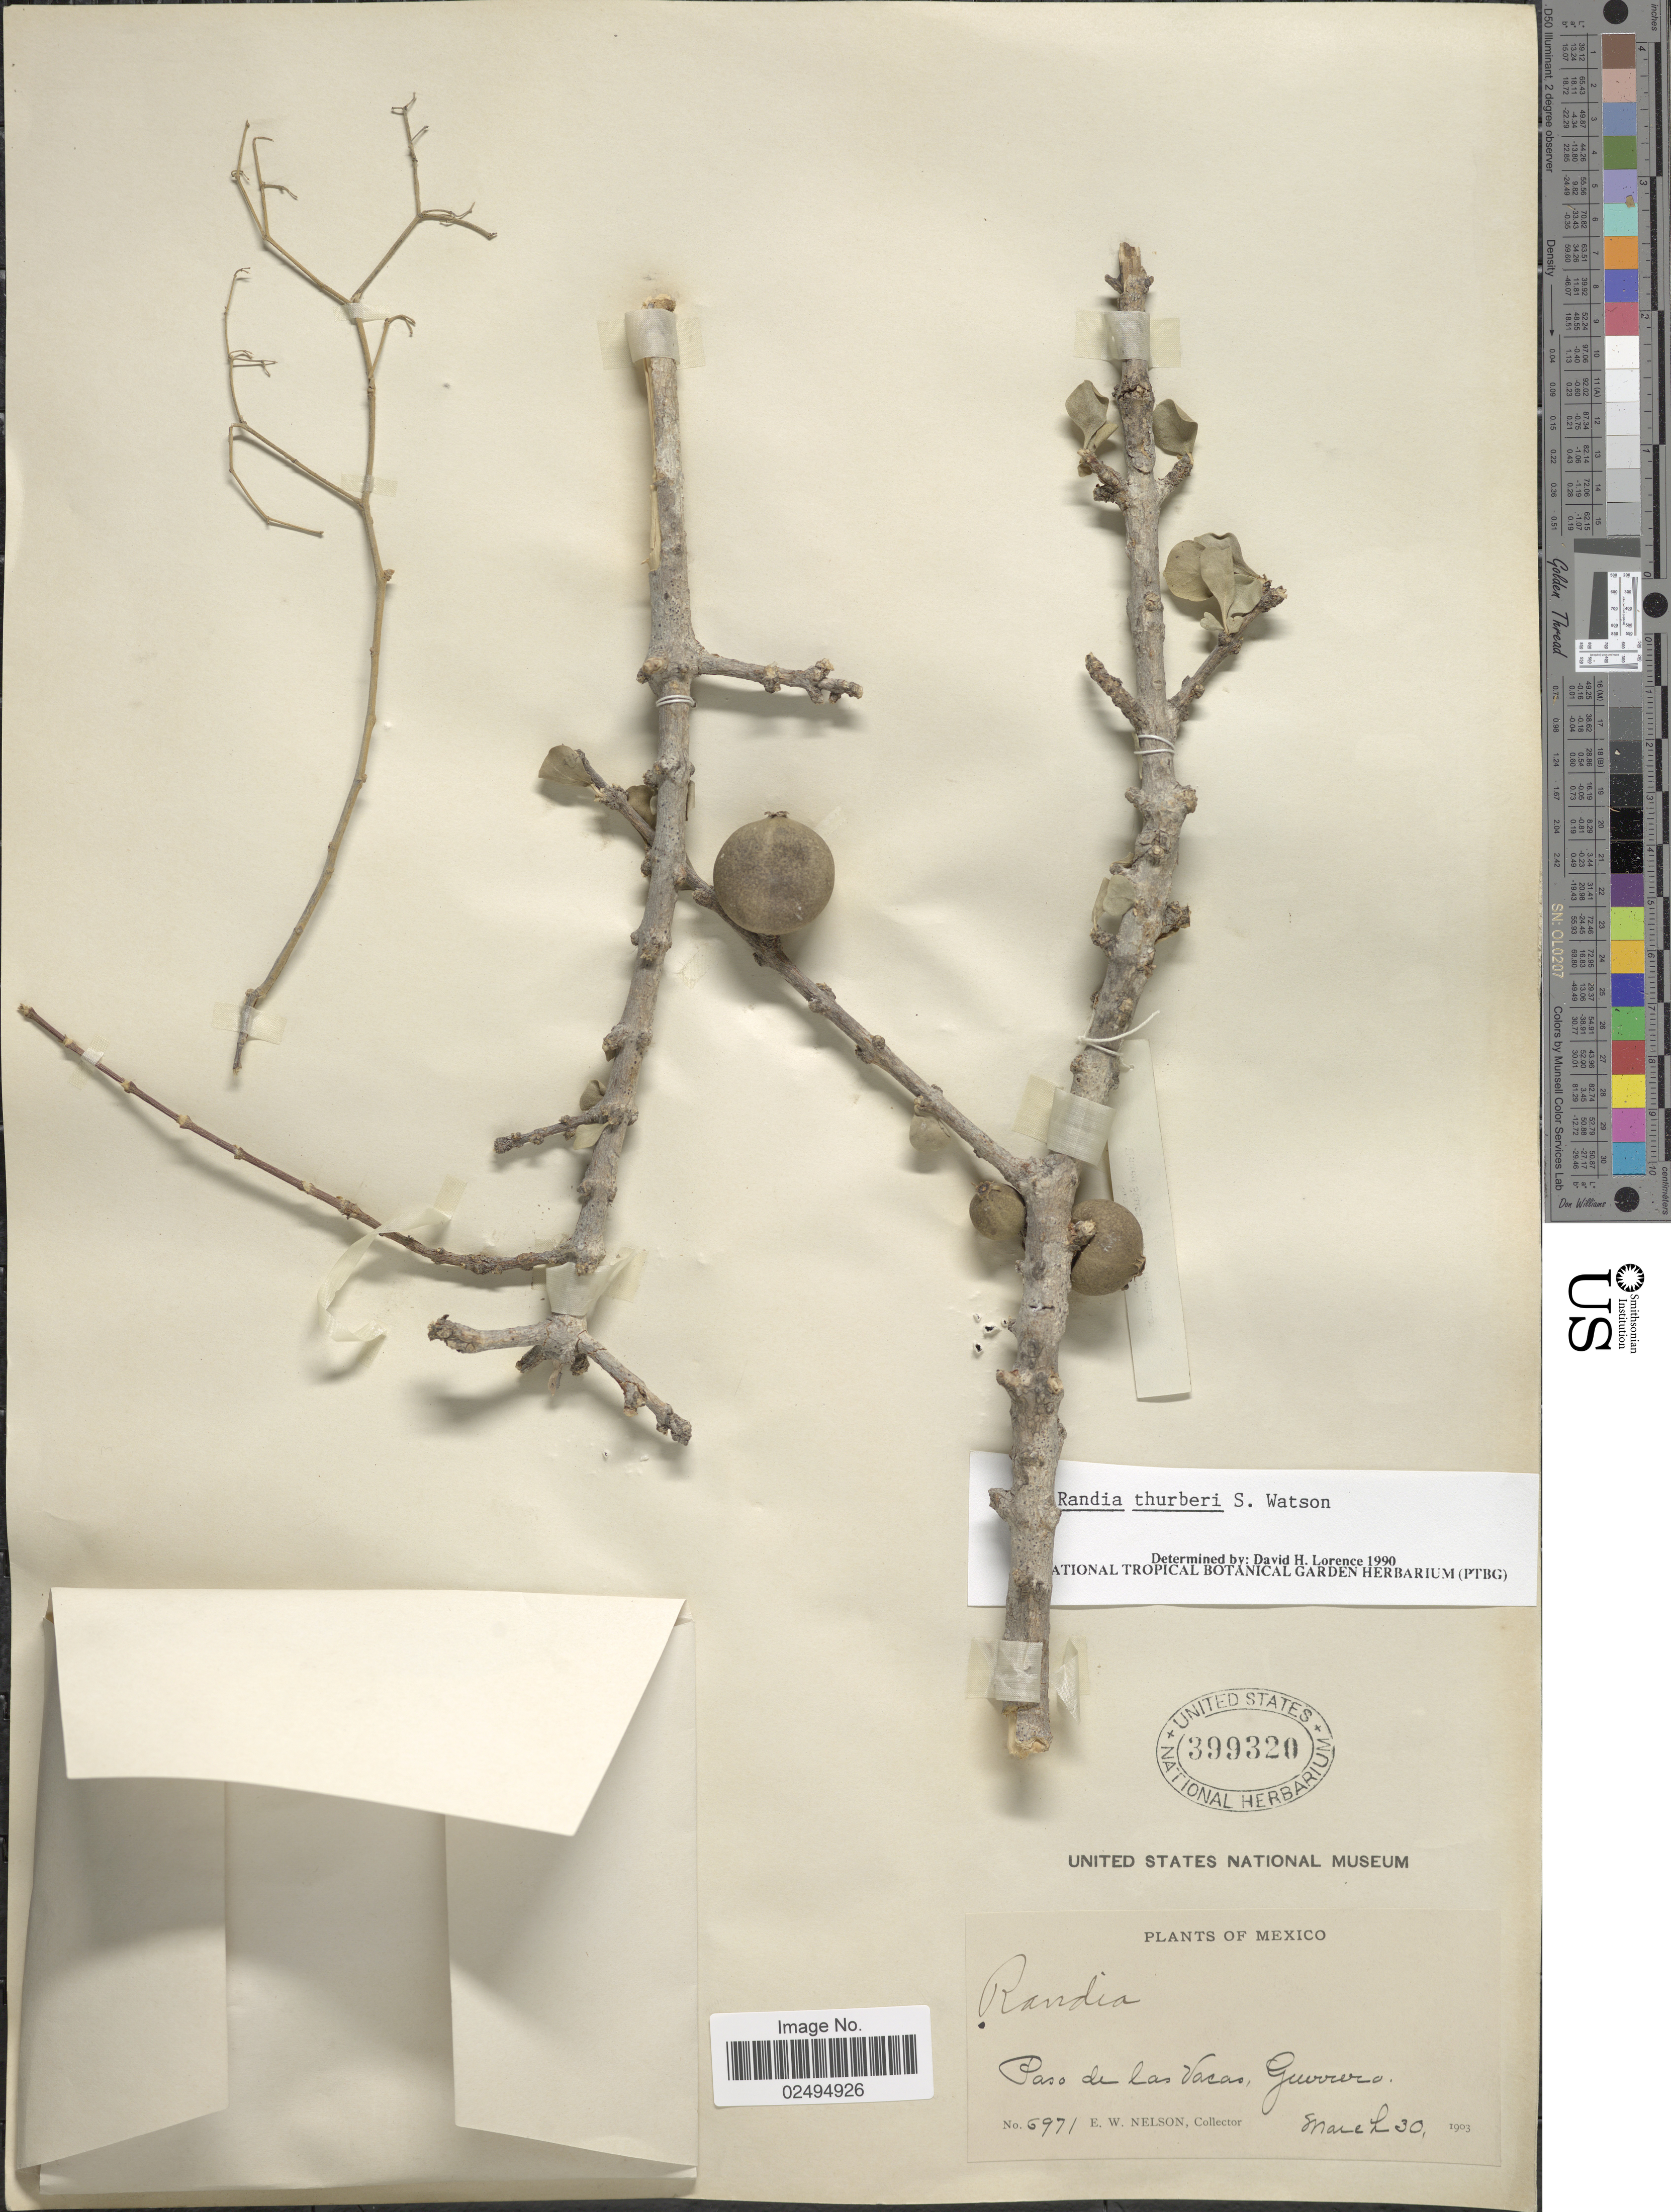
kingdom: Plantae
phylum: Tracheophyta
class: Magnoliopsida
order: Gentianales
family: Rubiaceae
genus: Randia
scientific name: Randia thurberi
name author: S. Watson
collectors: E. W. Nelson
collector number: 6971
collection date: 1903-03-30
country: Mexico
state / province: Guerrero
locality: Paso de las Vacas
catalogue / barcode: US 399320